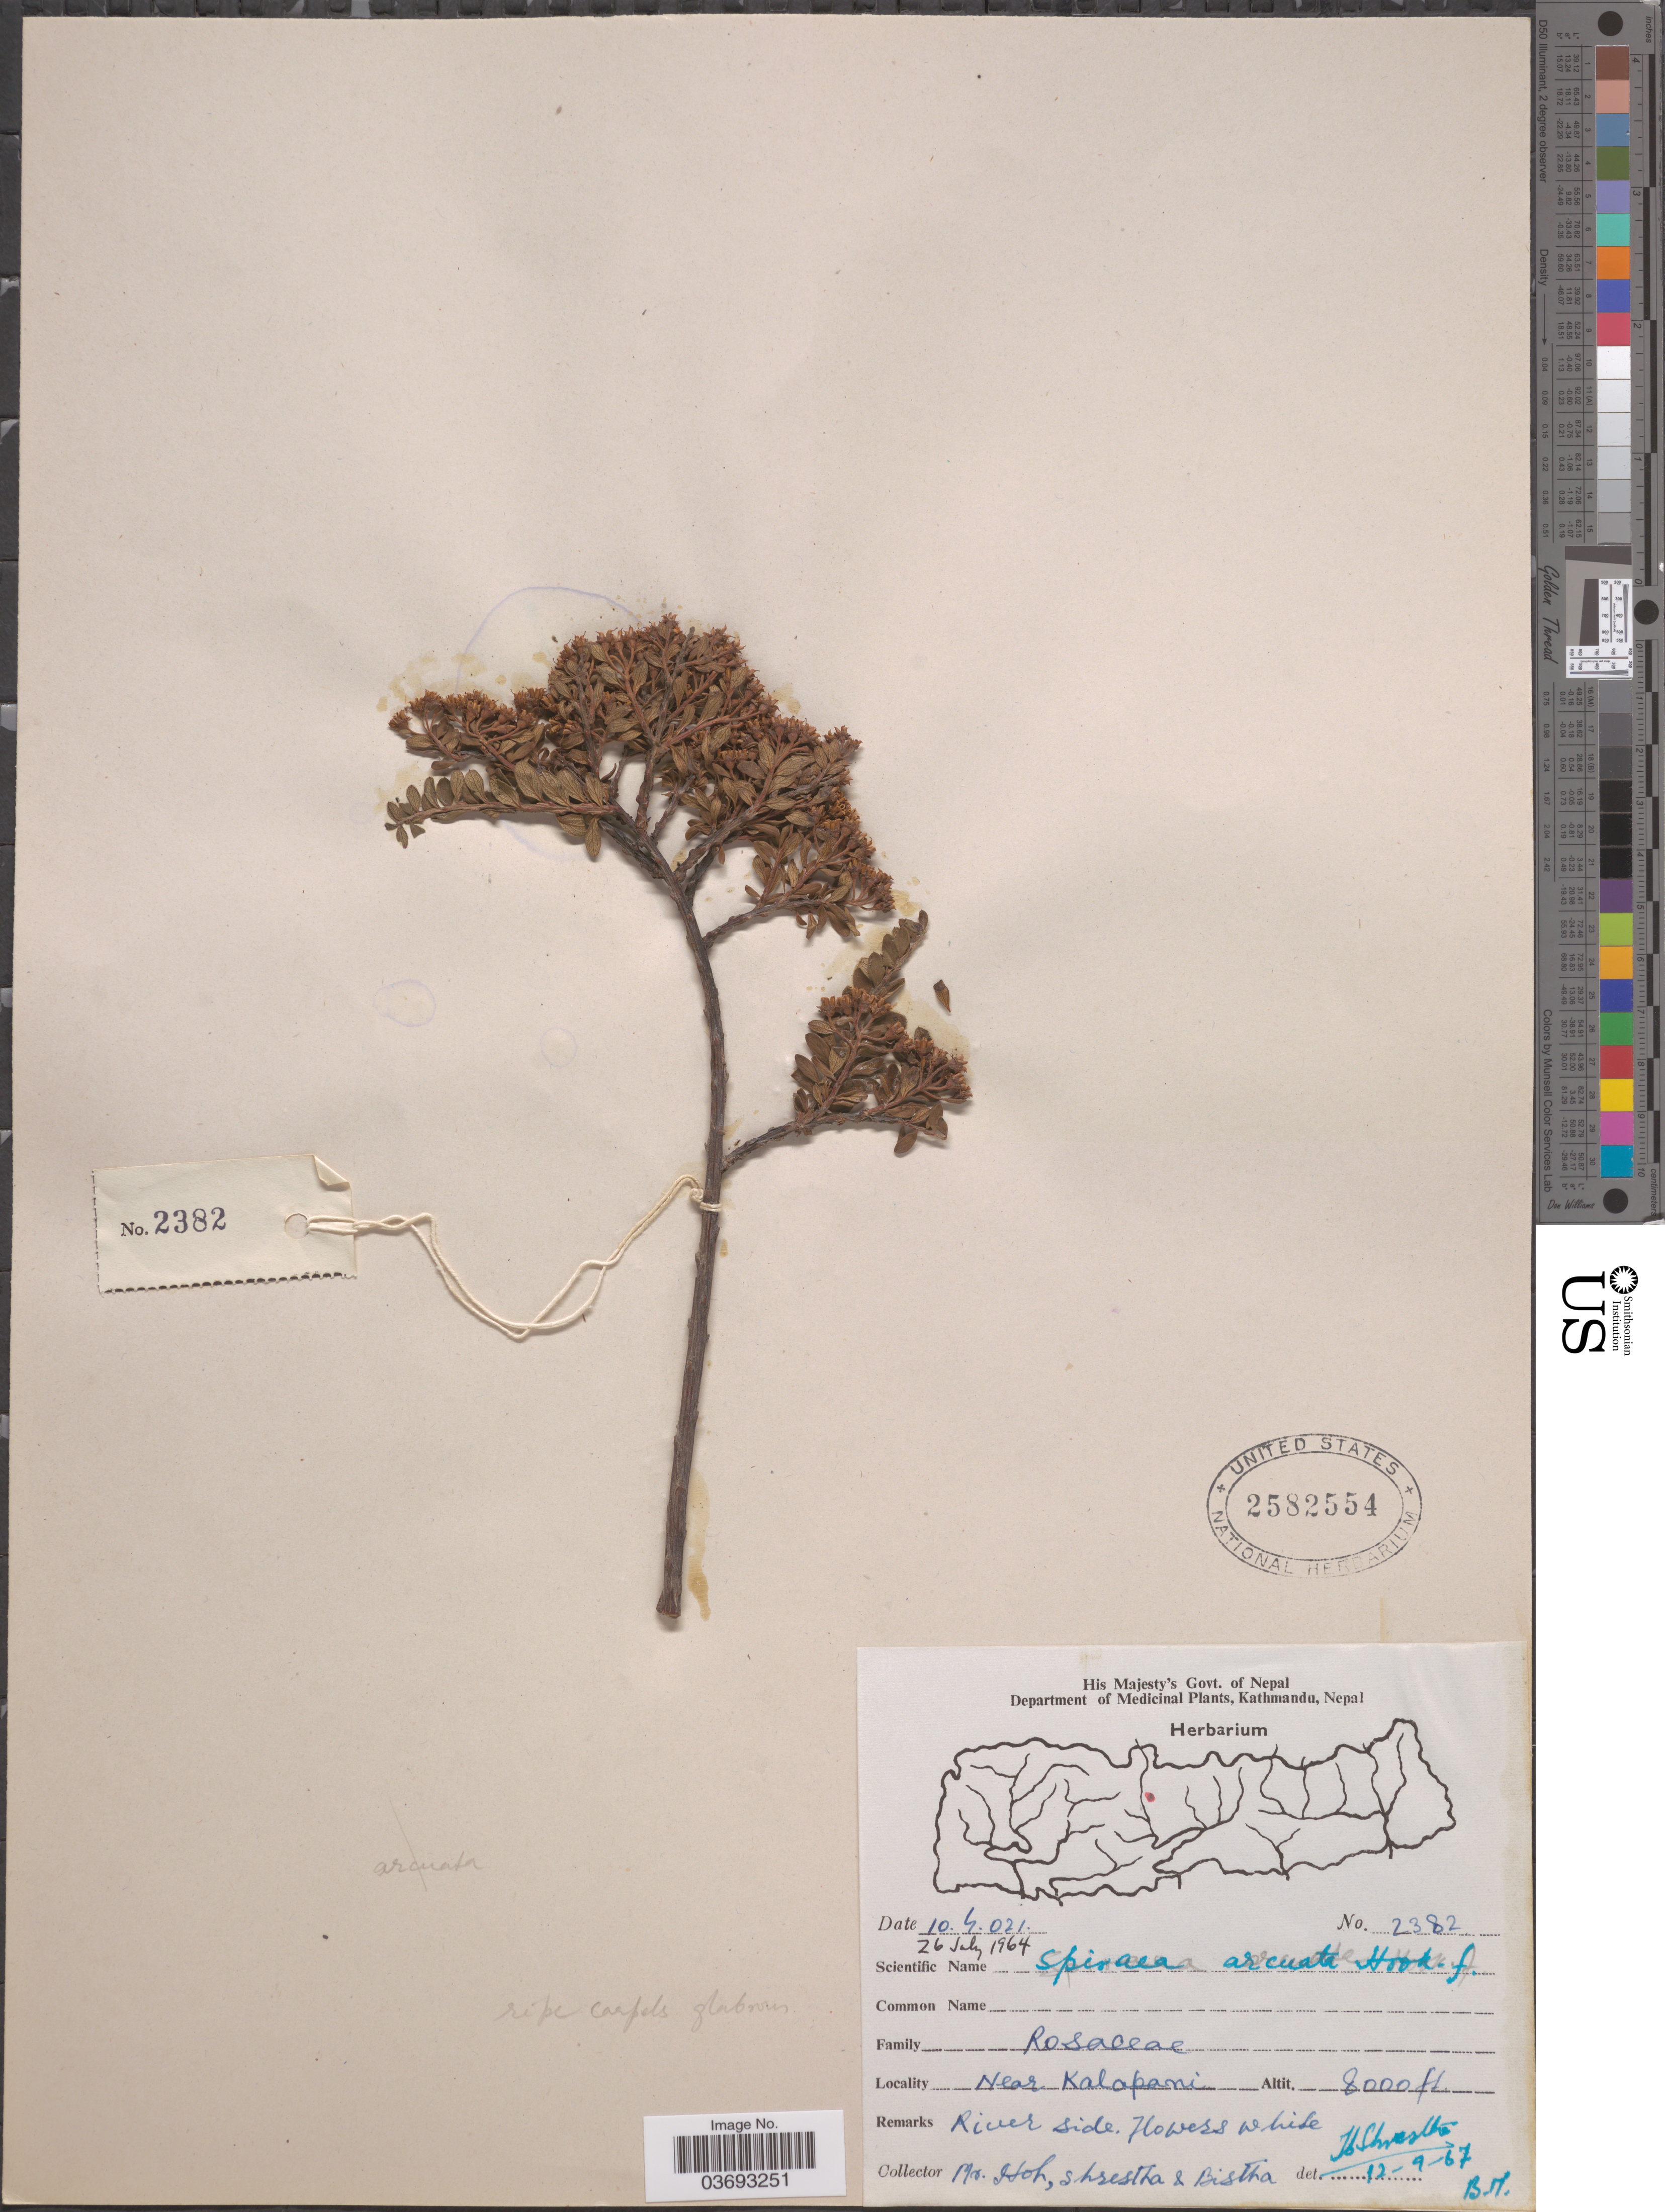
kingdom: Plantae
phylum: Tracheophyta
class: Magnoliopsida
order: Rosales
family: Rosaceae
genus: Spiraea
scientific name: Spiraea arcuata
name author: Hook. f.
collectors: -. Itoh, -. Shrestha & Bistha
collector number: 2382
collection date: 1964-07-26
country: Nepal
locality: Near Kalapani.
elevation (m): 2438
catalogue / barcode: US 2582554